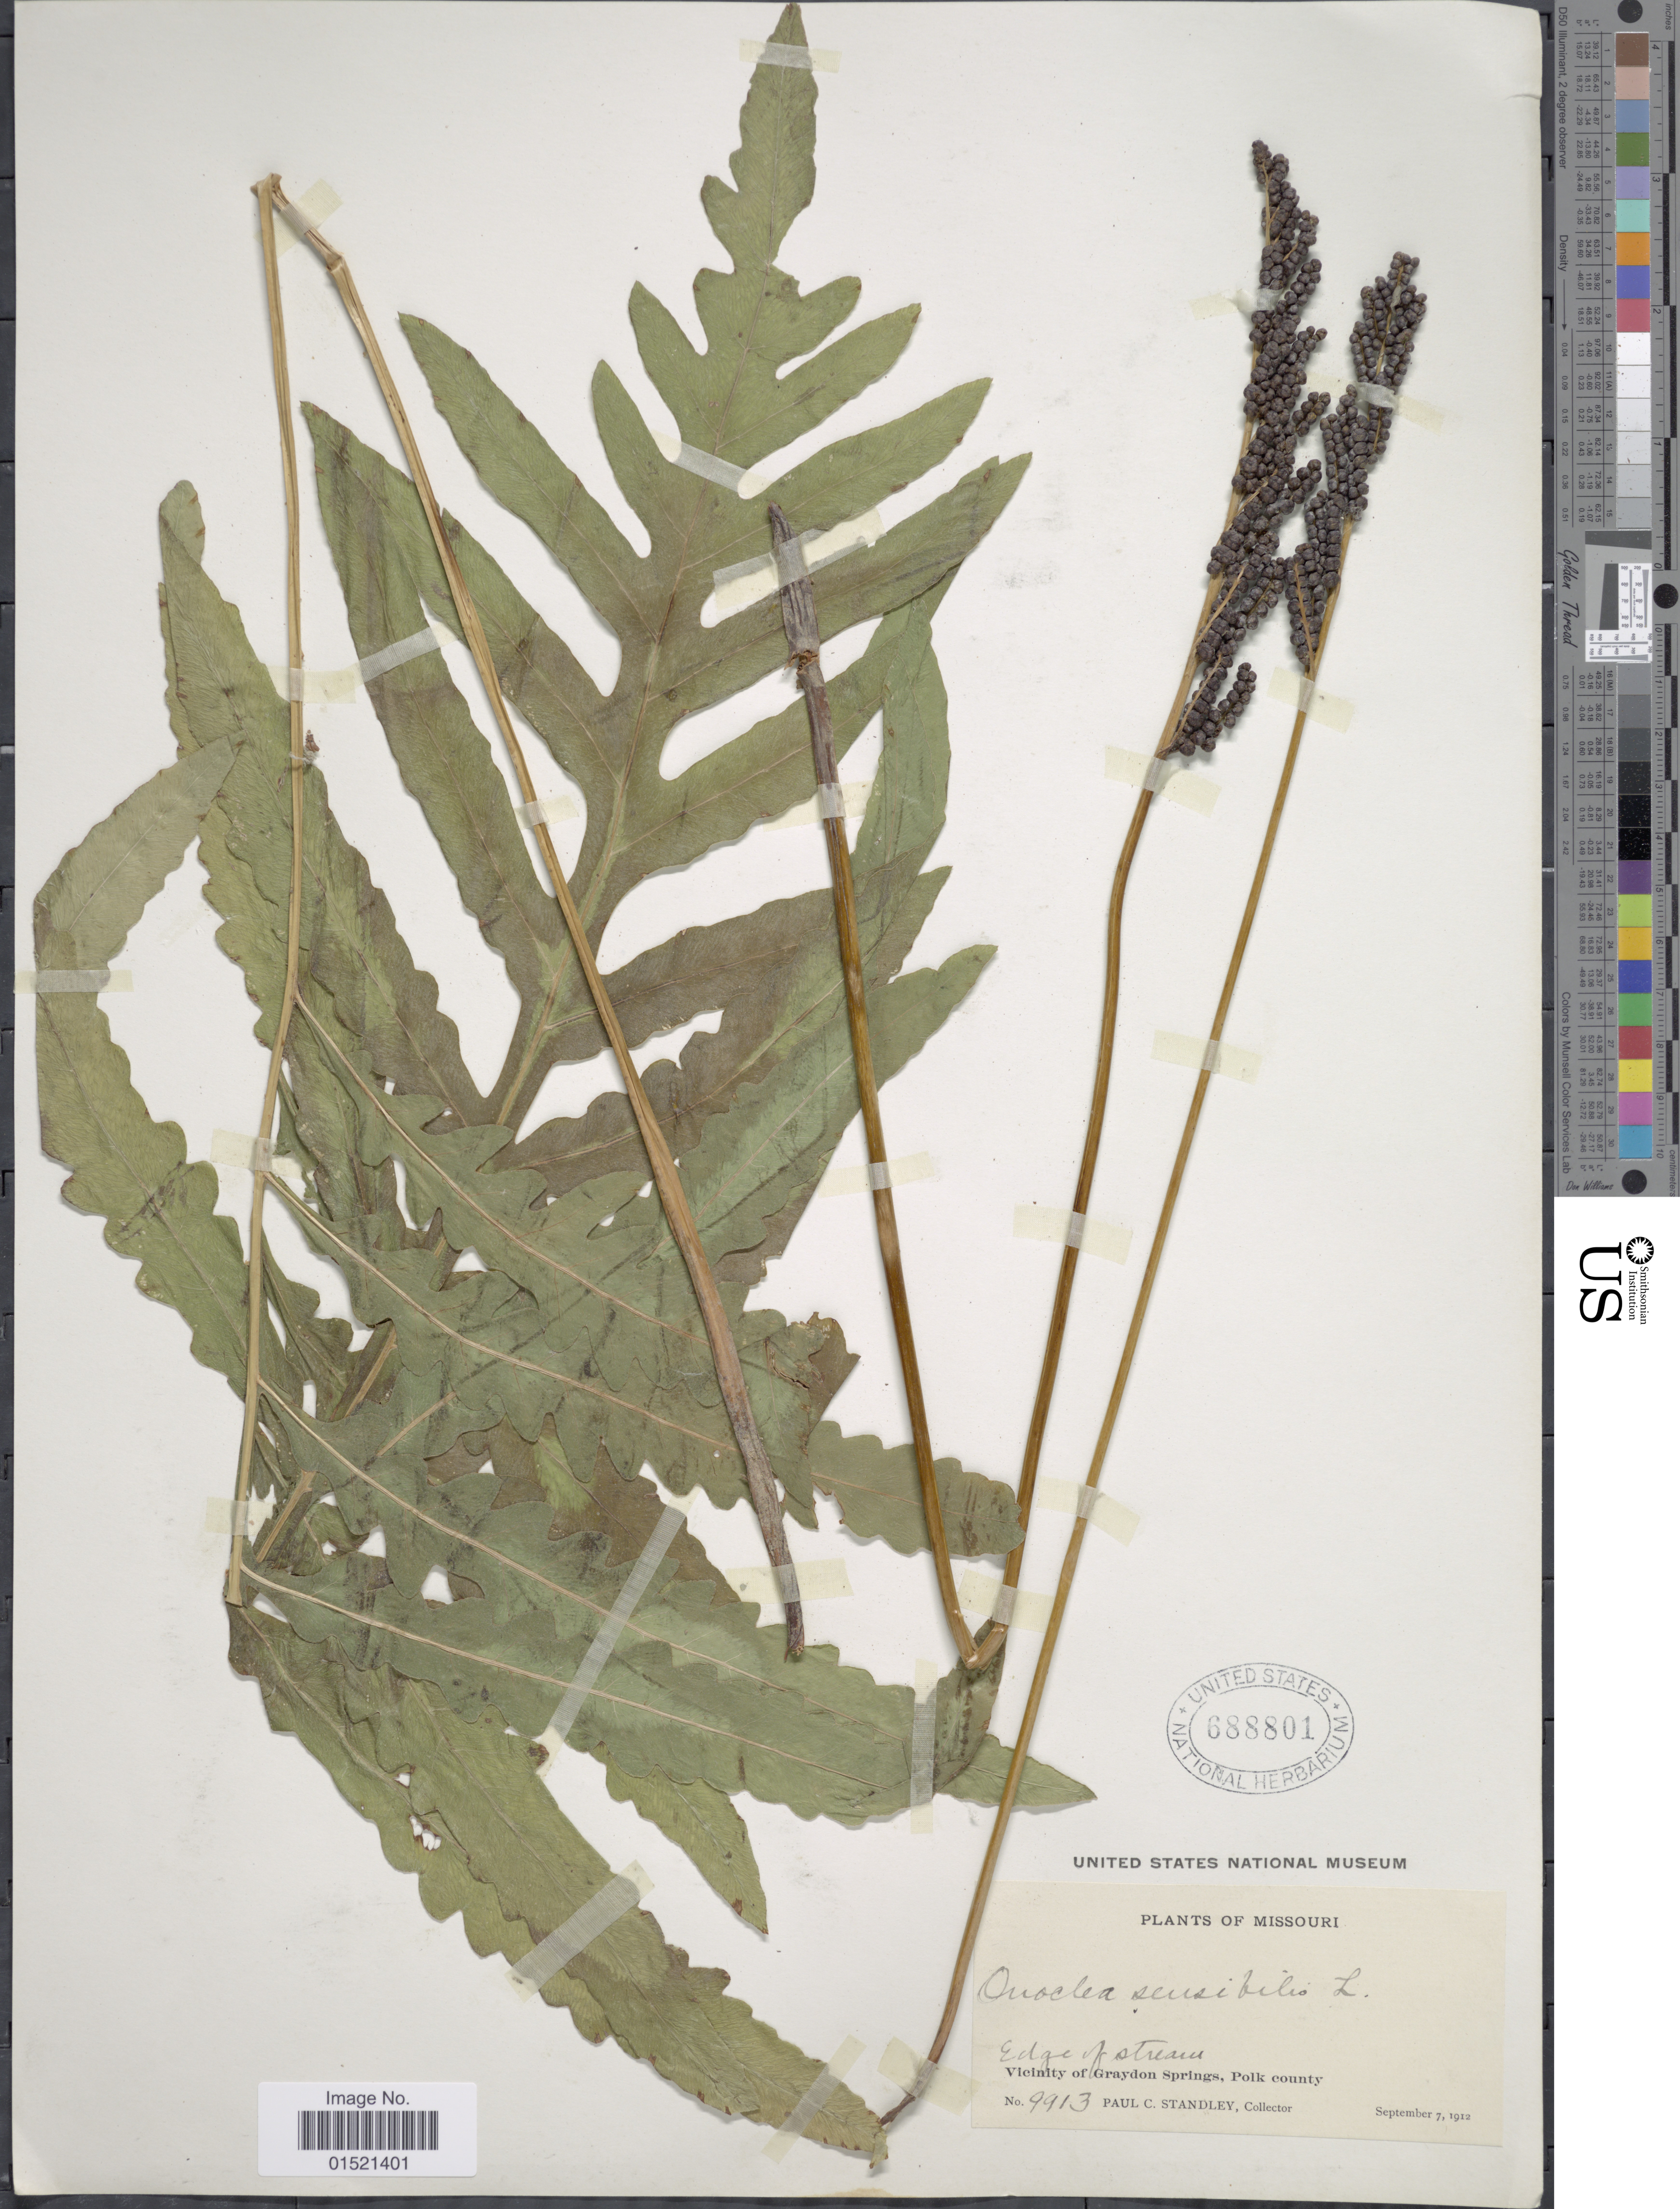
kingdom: Plantae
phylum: Tracheophyta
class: Polypodiopsida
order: Polypodiales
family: Onocleaceae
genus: Onoclea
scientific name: Onoclea sensibilis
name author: L.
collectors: P. C. Standley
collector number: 9913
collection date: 1912-09-07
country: United States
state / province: Missouri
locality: Edge of stream, Vicinity of Graydon, Polk County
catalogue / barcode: US 688801